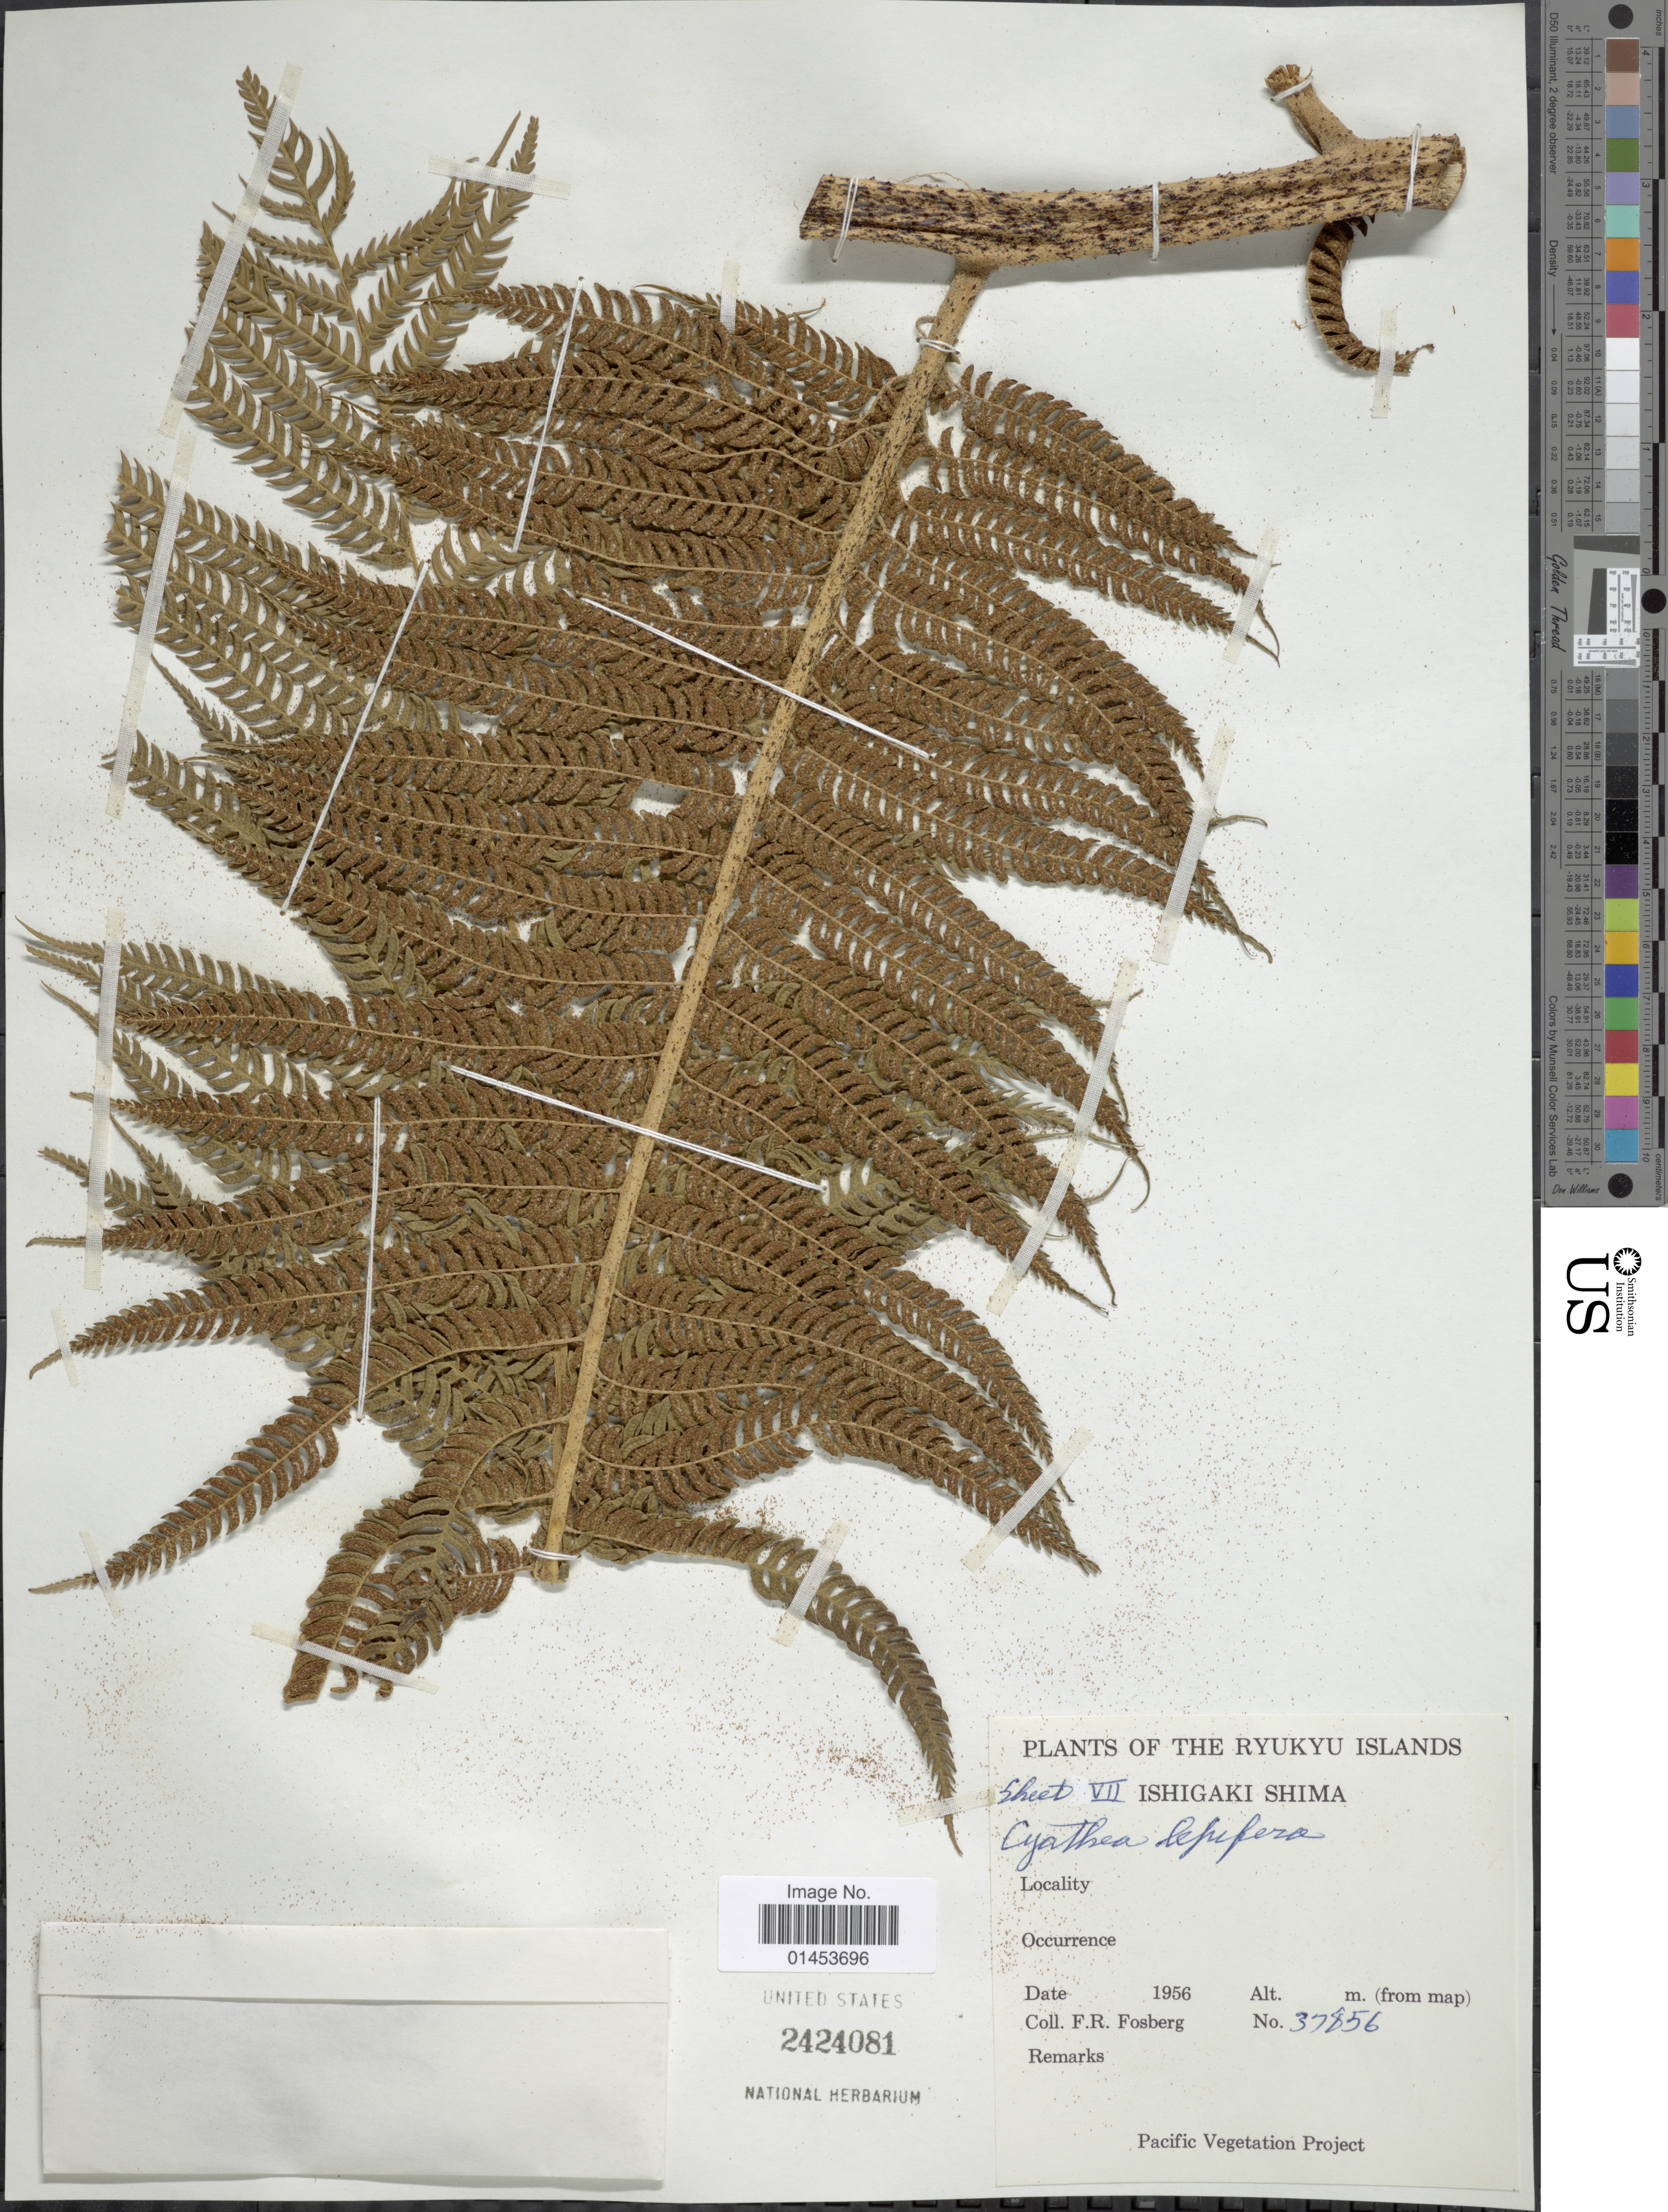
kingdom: Plantae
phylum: Tracheophyta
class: Polypodiopsida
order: Cyatheales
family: Cyatheaceae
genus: Cyathea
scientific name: Cyathea lepifera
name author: (J. Sm.) Copel.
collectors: F. R. Fosberg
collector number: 37856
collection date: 1956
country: Japan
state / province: Okinawa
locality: Ryukyu Islands, Ishigaki Shima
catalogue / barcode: US 2424081